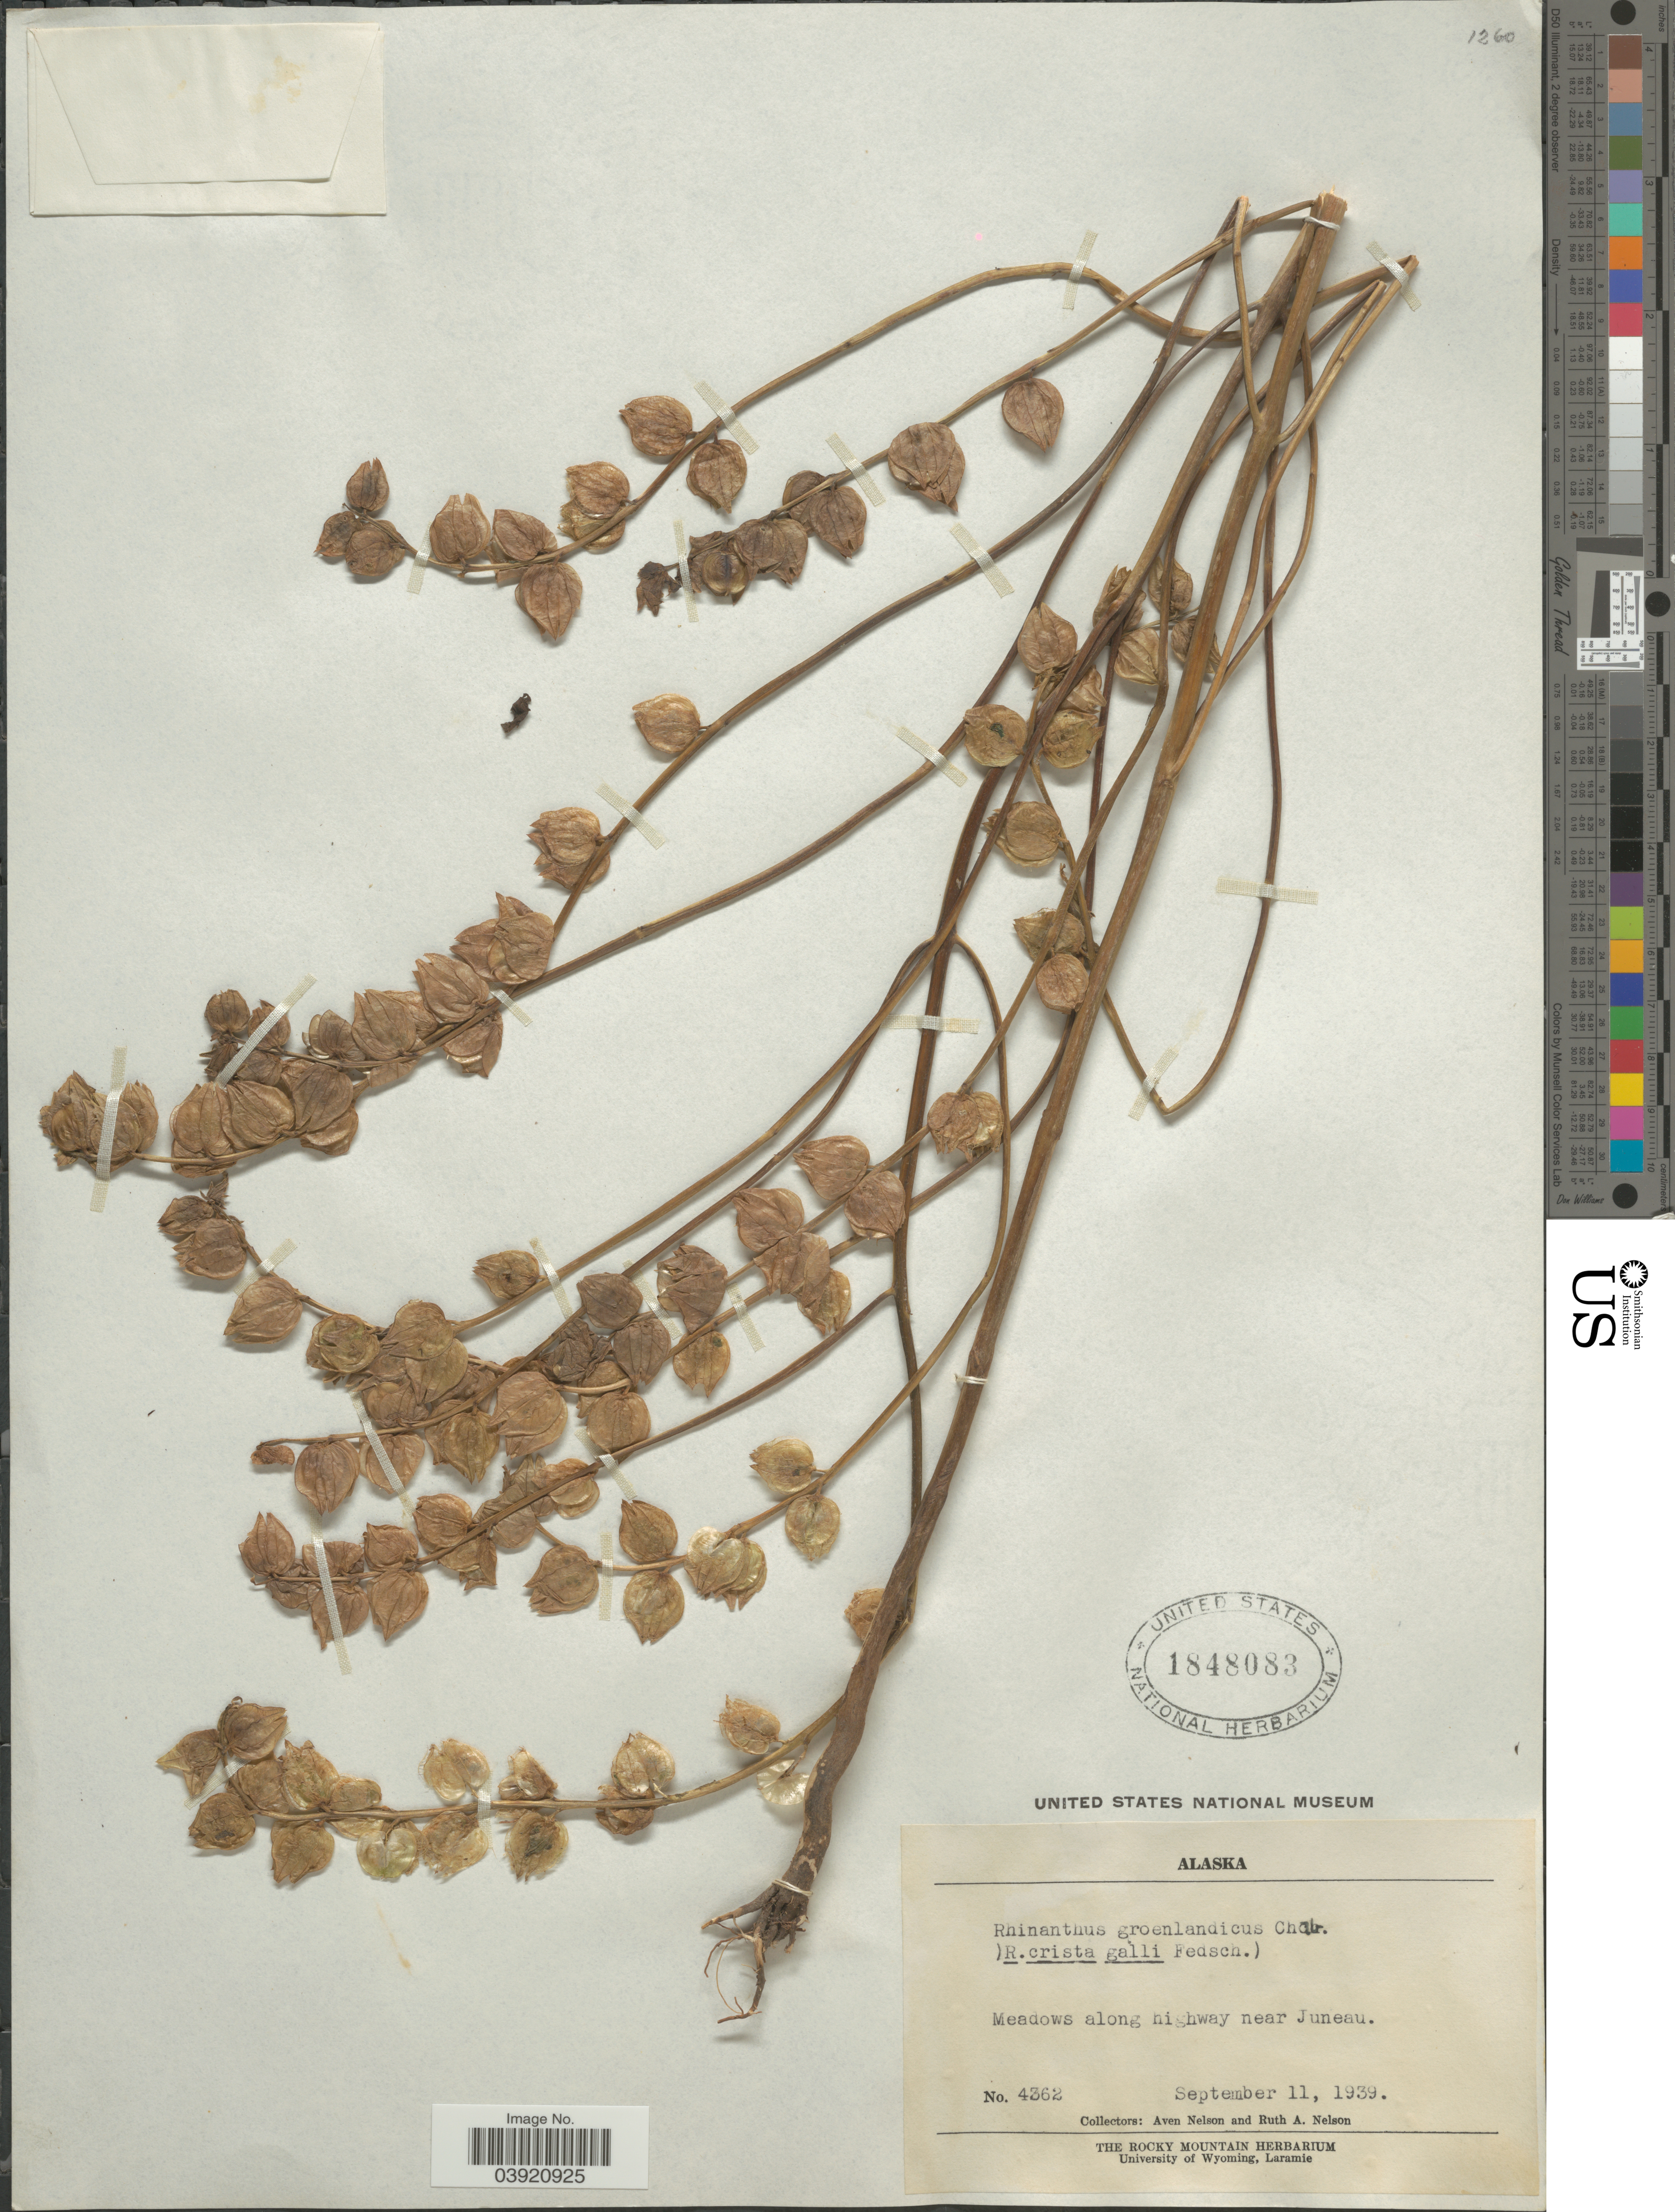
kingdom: Plantae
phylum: Tracheophyta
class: Magnoliopsida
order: Lamiales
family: Orobanchaceae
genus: Rhinanthus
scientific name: Rhinanthus minor subsp. groenlandicus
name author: (Chabert) Neum.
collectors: A. Nelson & R. A. Nelson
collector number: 4362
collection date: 1939-09-11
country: United States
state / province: Alaska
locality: Meadows along highway near Juneau.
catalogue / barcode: US 1848083